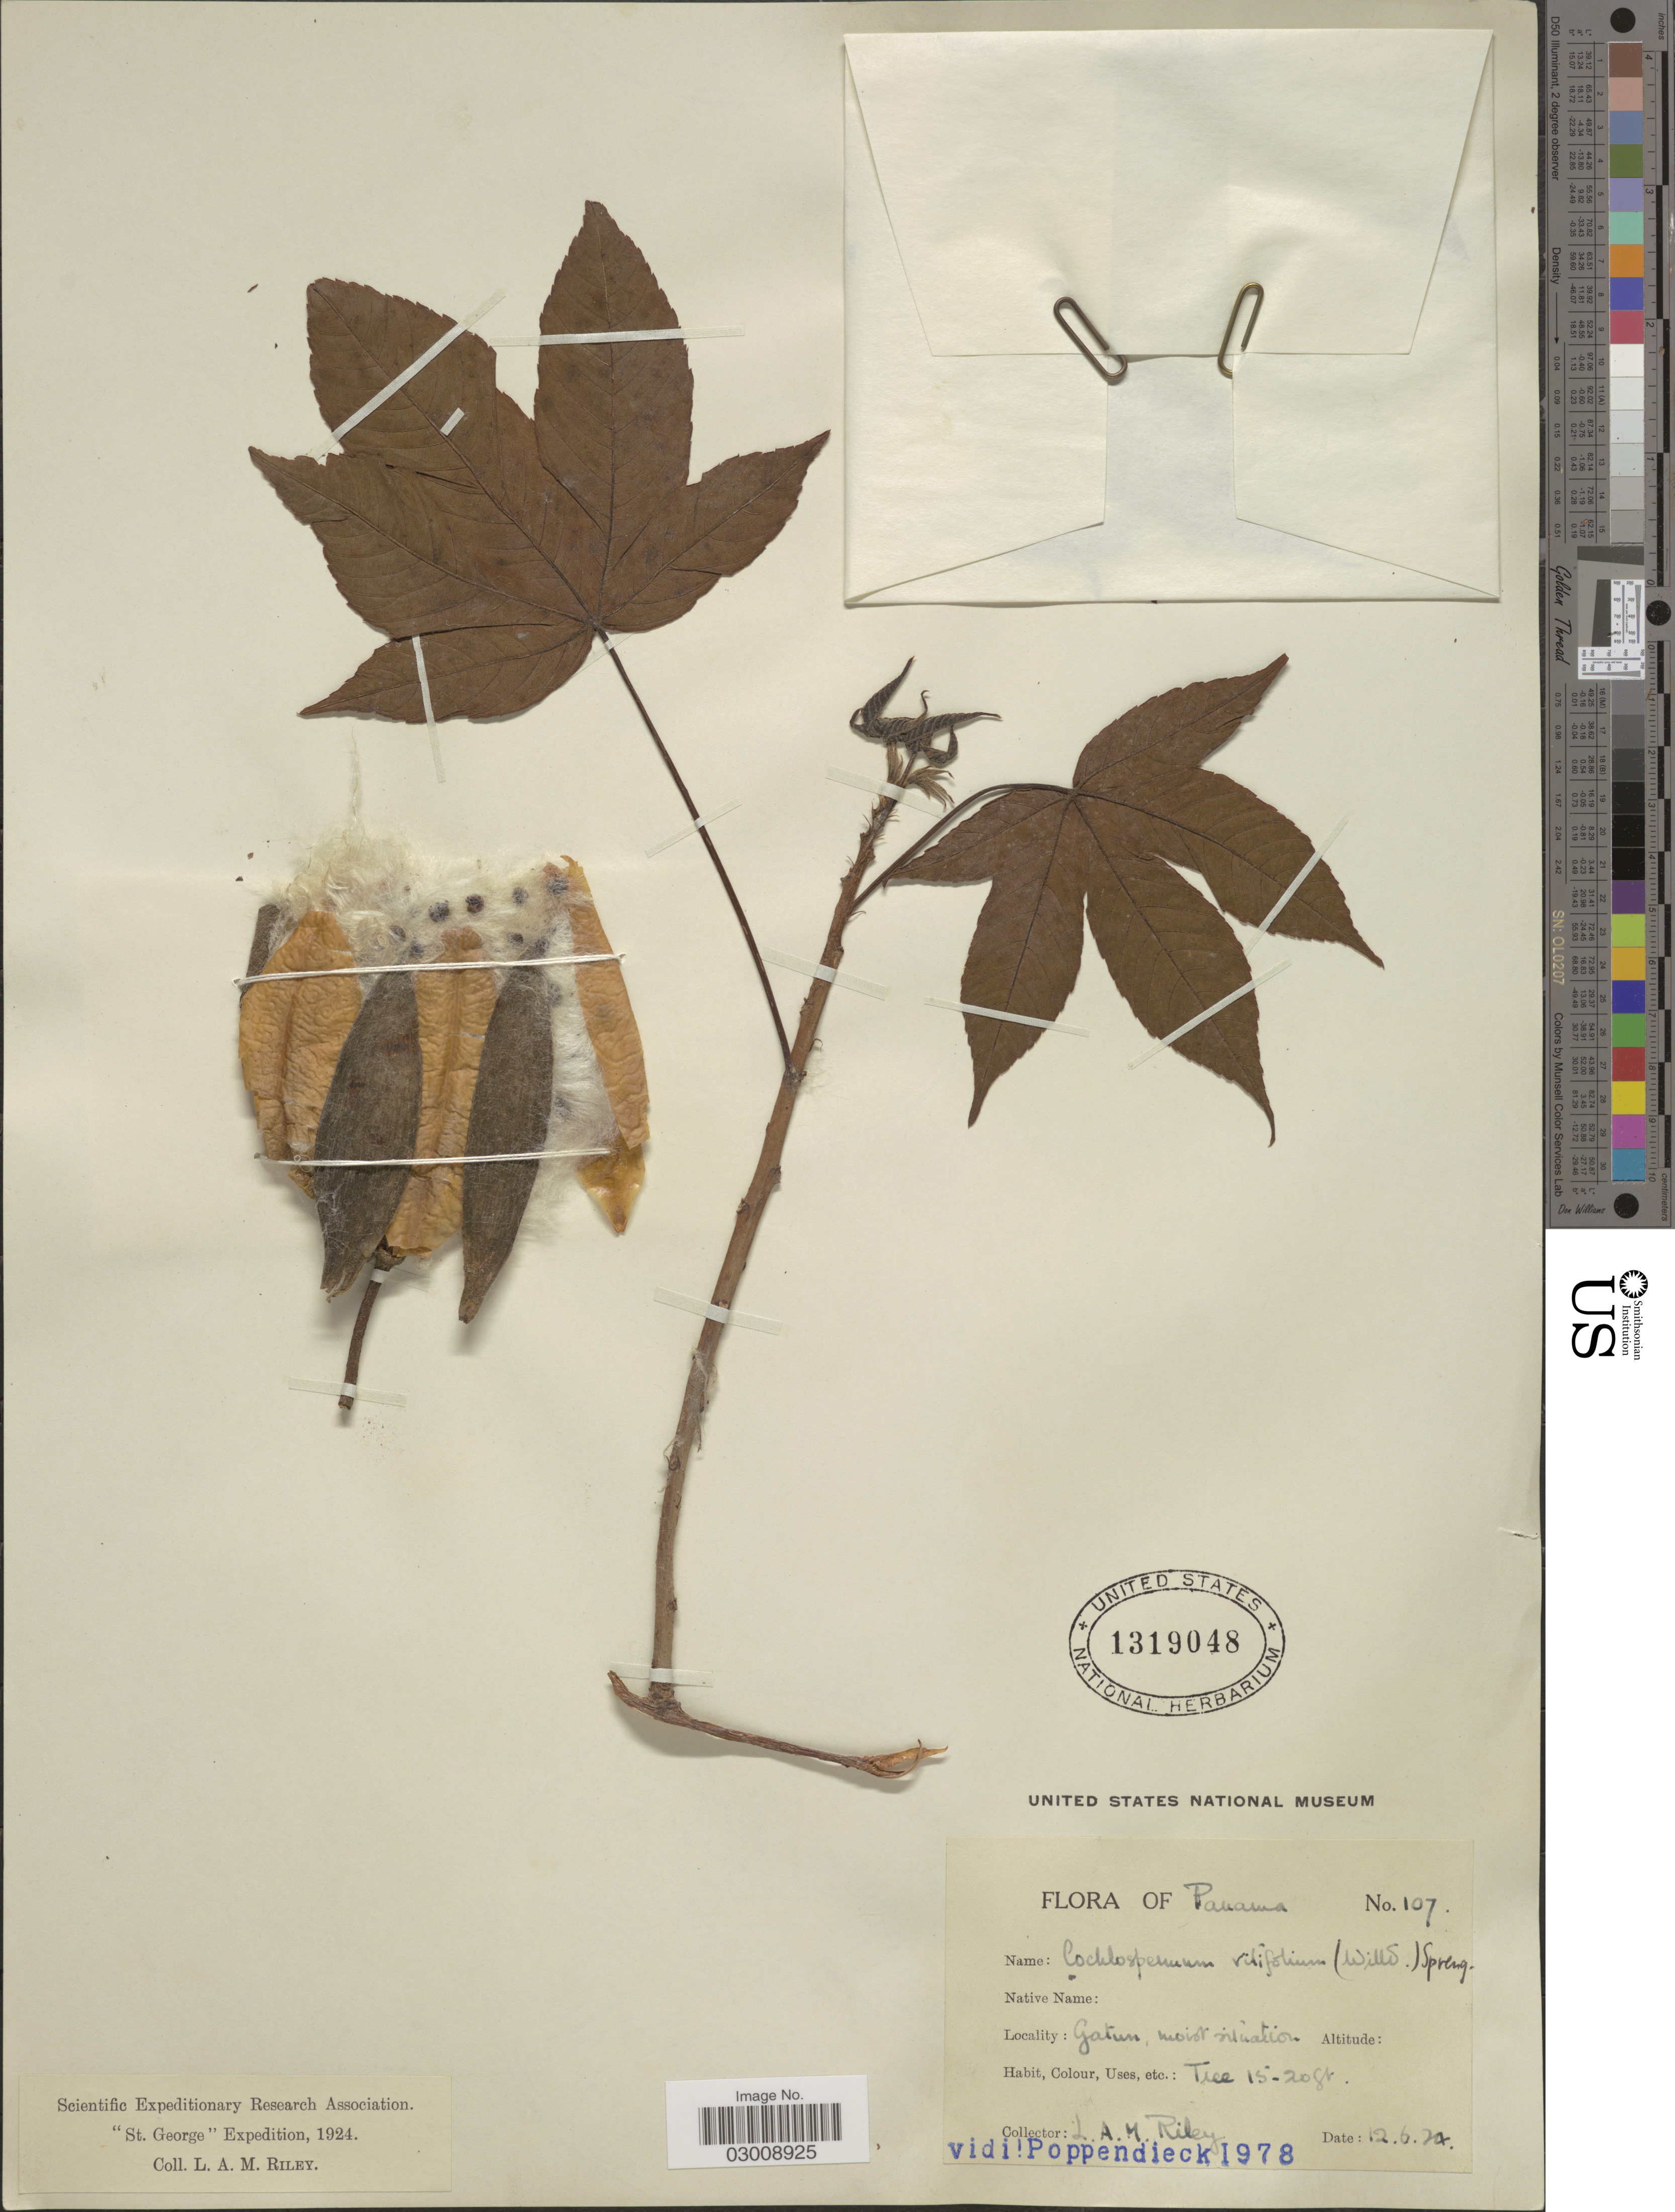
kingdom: Plantae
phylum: Tracheophyta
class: Magnoliopsida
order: Malvales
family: Cochlospermaceae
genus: Cochlospermum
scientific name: Cochlospermum vitifolium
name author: (Willd.) Spreng.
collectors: L. A. M. Riley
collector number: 107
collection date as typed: Transcribed d/m/y: 12/6/24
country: Panama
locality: Gatun, moist situation.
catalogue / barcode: US 1319048